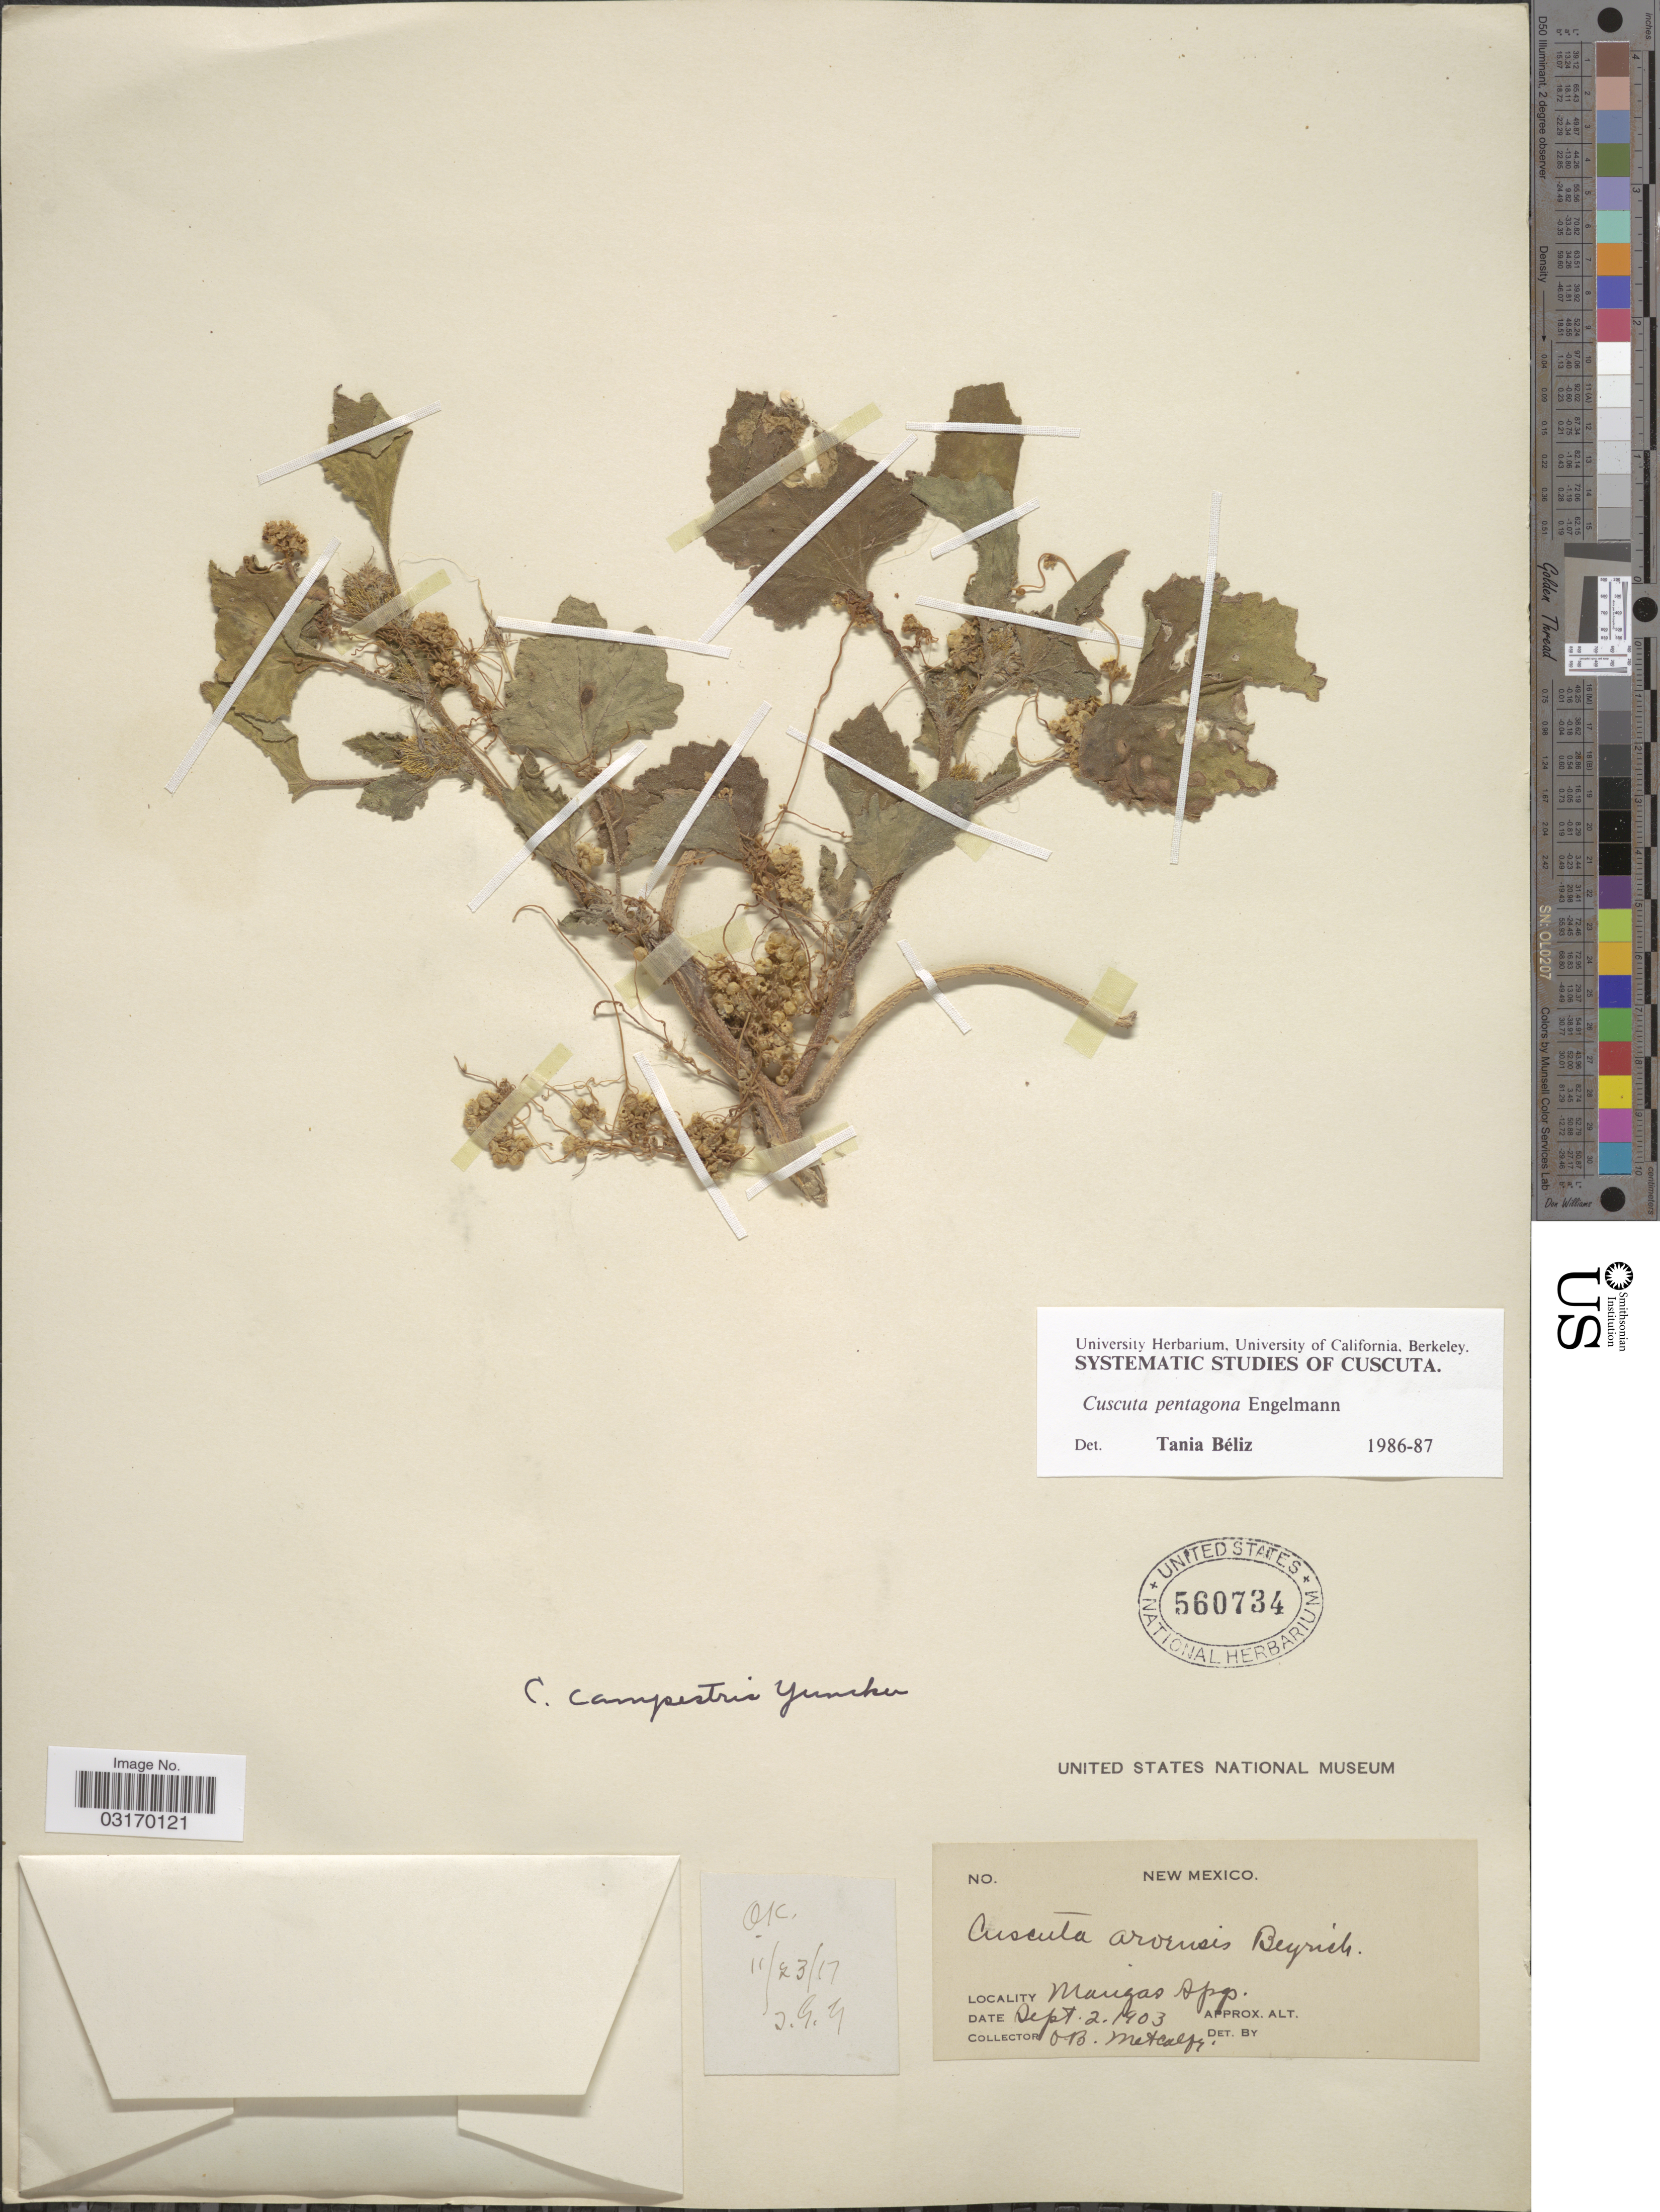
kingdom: Plantae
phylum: Tracheophyta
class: Magnoliopsida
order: Solanales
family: Convolvulaceae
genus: Cuscuta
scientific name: Cuscuta pentagona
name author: Engelm.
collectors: O. B. Metcalfe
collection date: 1903-09-02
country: United States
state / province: New Mexico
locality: Mangas Spgs.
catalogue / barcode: US 560734